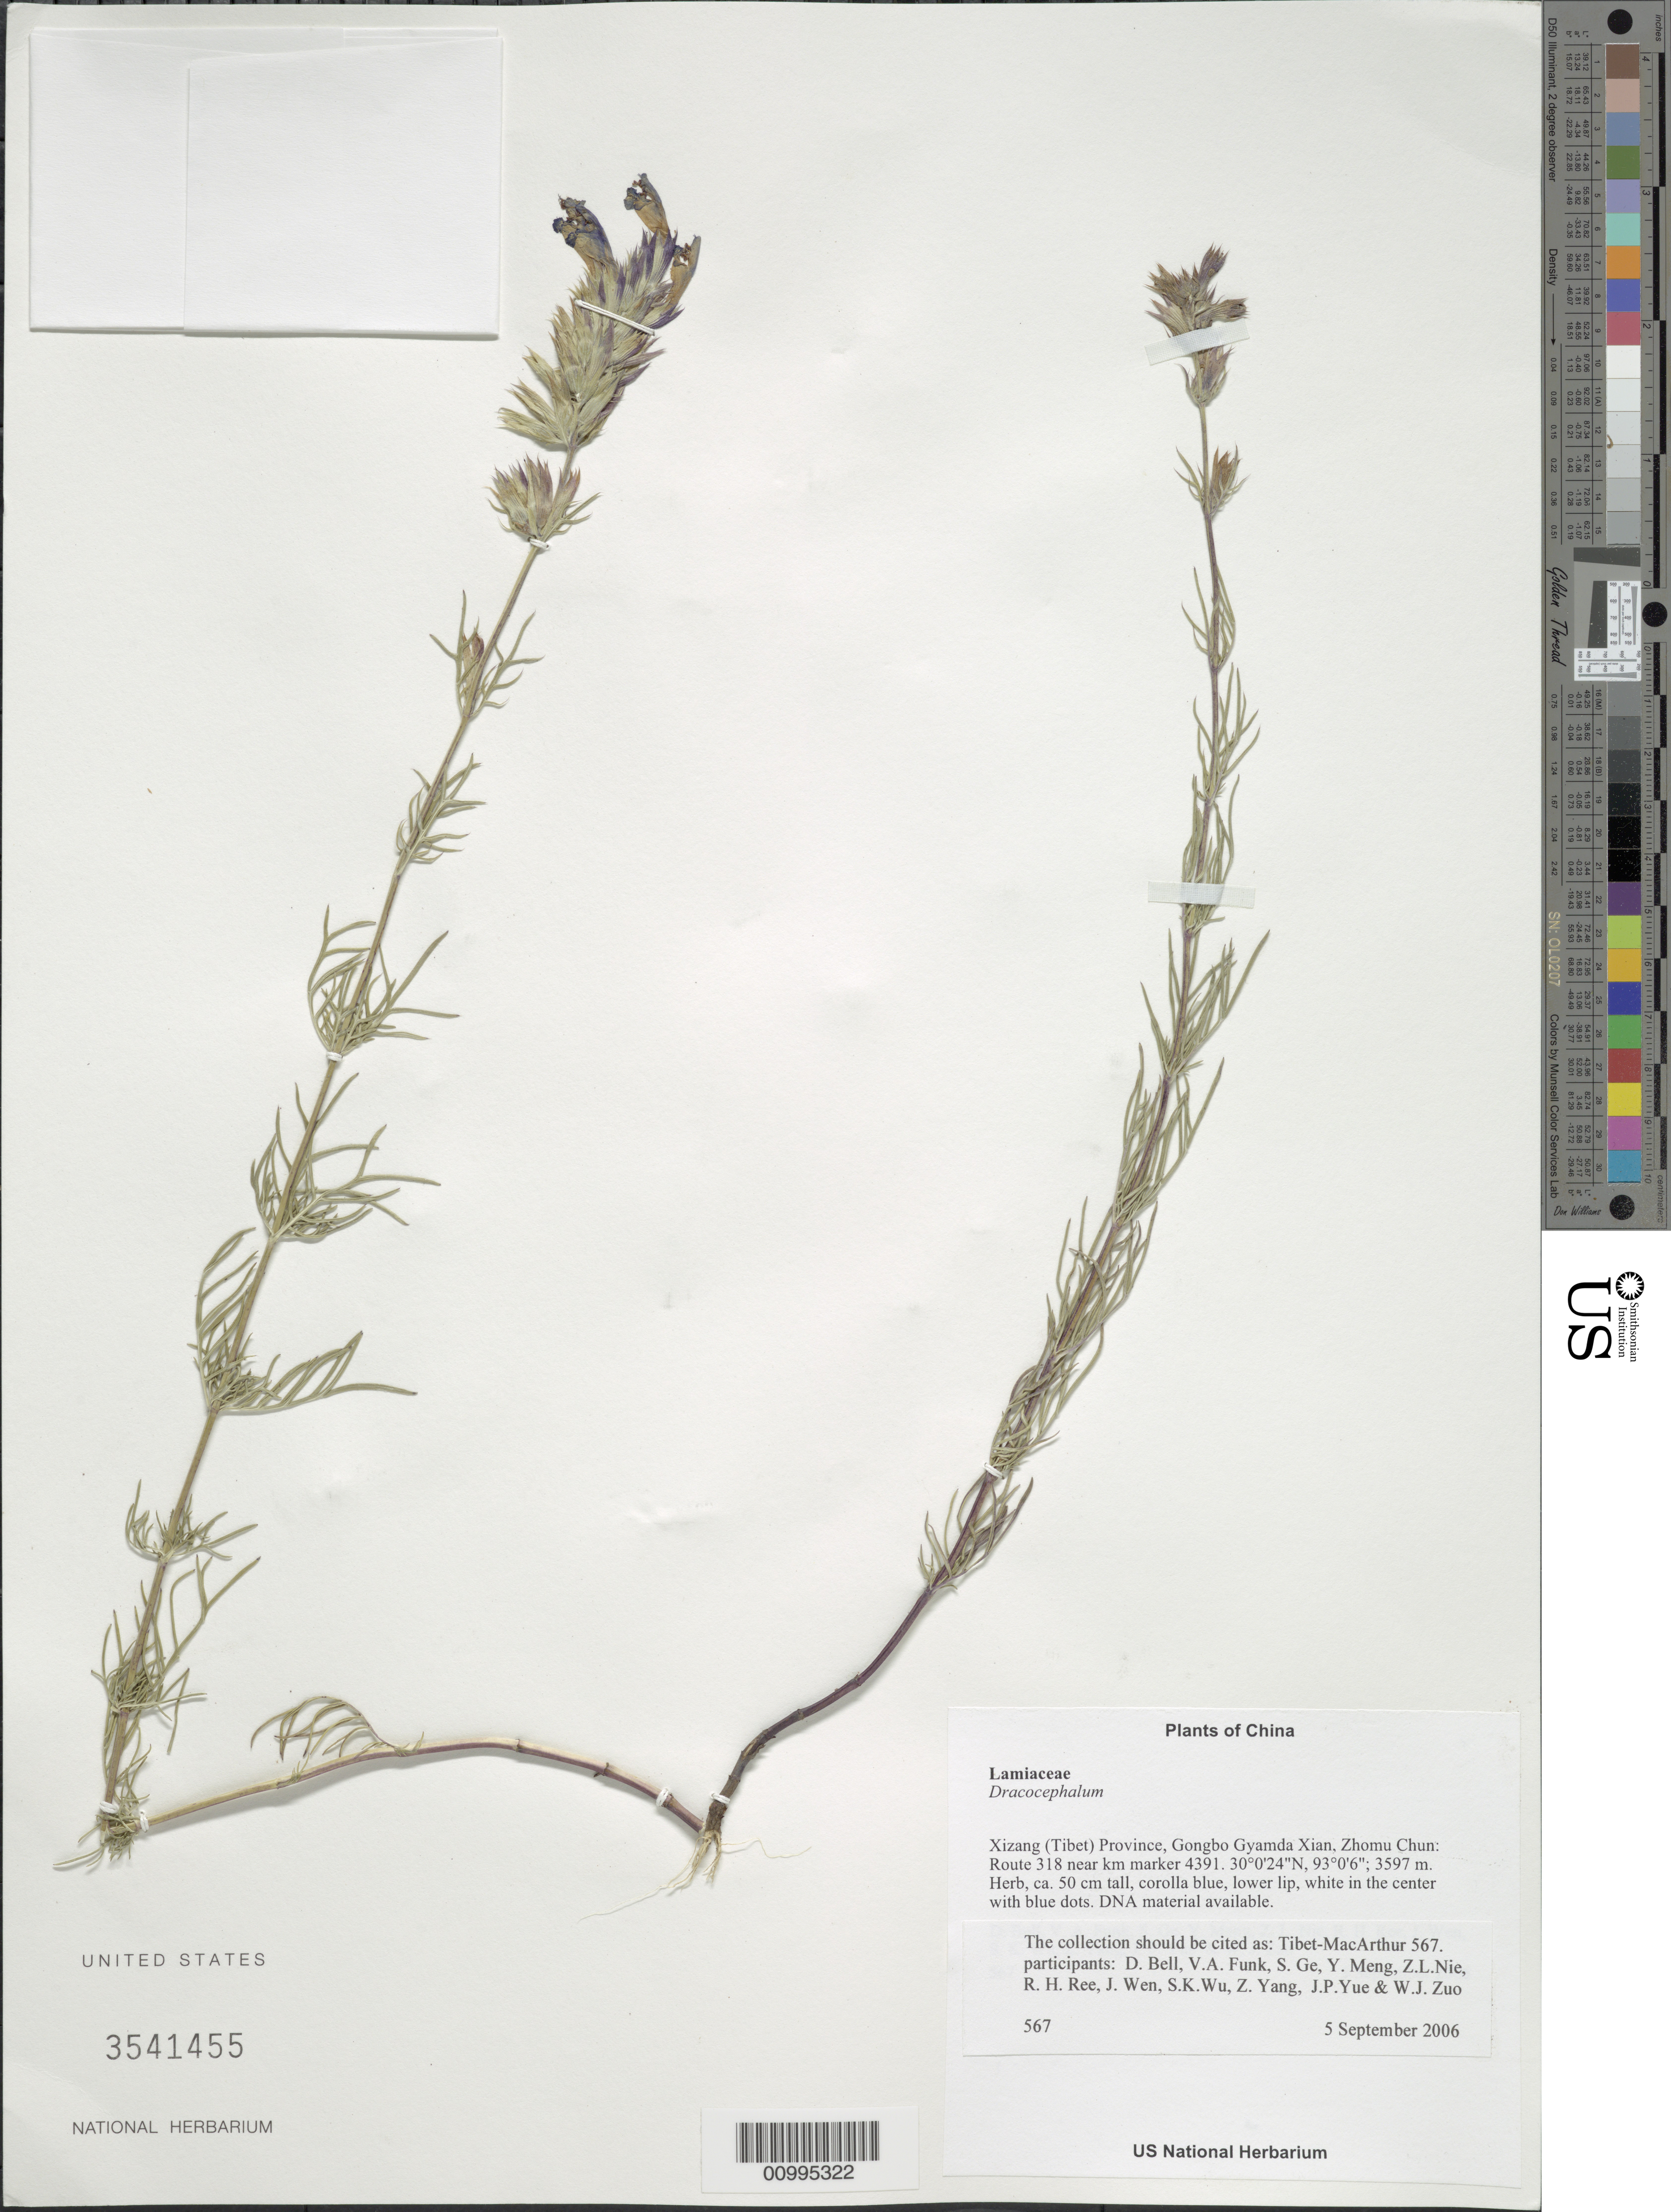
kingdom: Plantae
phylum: Tracheophyta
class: Magnoliopsida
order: Lamiales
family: Lamiaceae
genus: Dracocephalum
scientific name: Dracocephalum sp.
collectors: Tibet-MacArthur, D. A. Bell, V. Funk, S. Ge, Y. Meng, Z. Nie, R. Ree, J. Wen, S. K. Wu, Z. Yang, J. Yue & W. Zuo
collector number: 567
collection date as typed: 05 Sep 2006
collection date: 2006-09-05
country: China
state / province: Xizang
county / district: Gongbo Gyamda Xian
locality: Zhomu Chun. Route 318 near km marker 4391.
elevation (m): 3597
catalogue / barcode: US 3541455